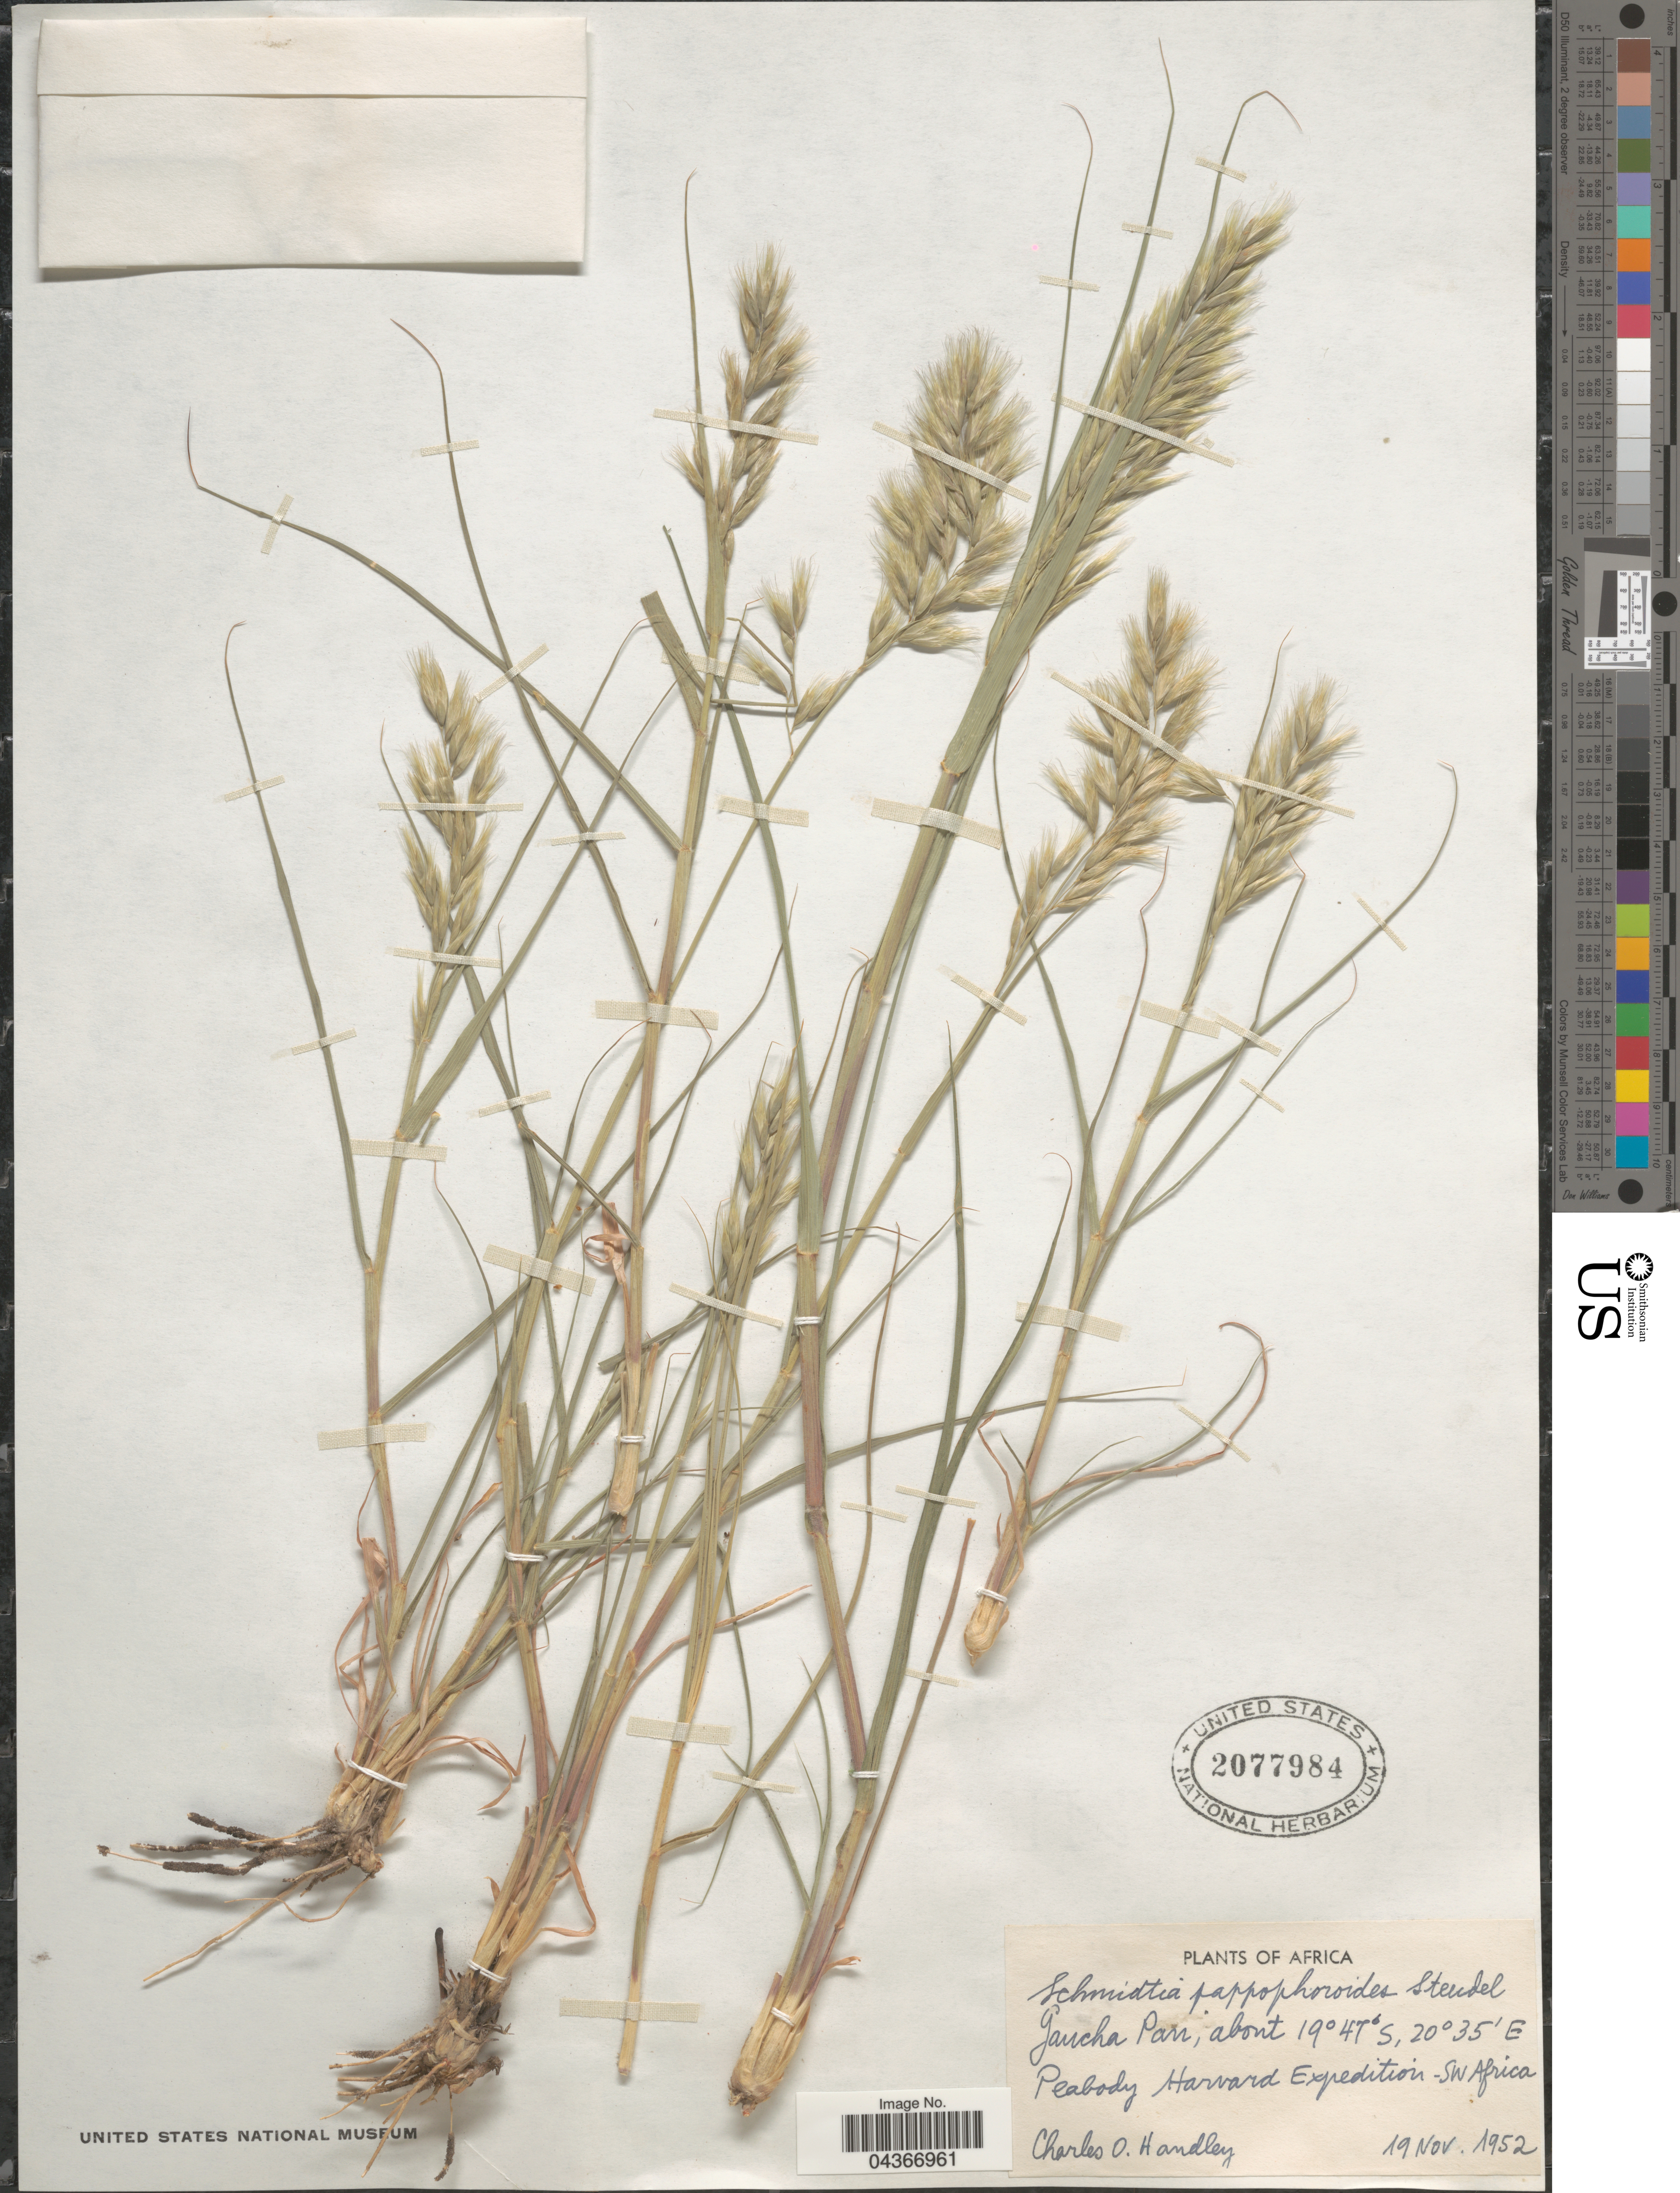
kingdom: Plantae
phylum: Tracheophyta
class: Liliopsida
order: Poales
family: Poaceae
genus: Schmidtia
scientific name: Schmidtia pappophoroides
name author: Steud. ex J.A. Schmidt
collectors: C. O. Handley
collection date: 1952-11-19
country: Namibia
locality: Gaucha Pass. Peabody Harvard Expedition-SW Africa.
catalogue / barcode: US 2077984